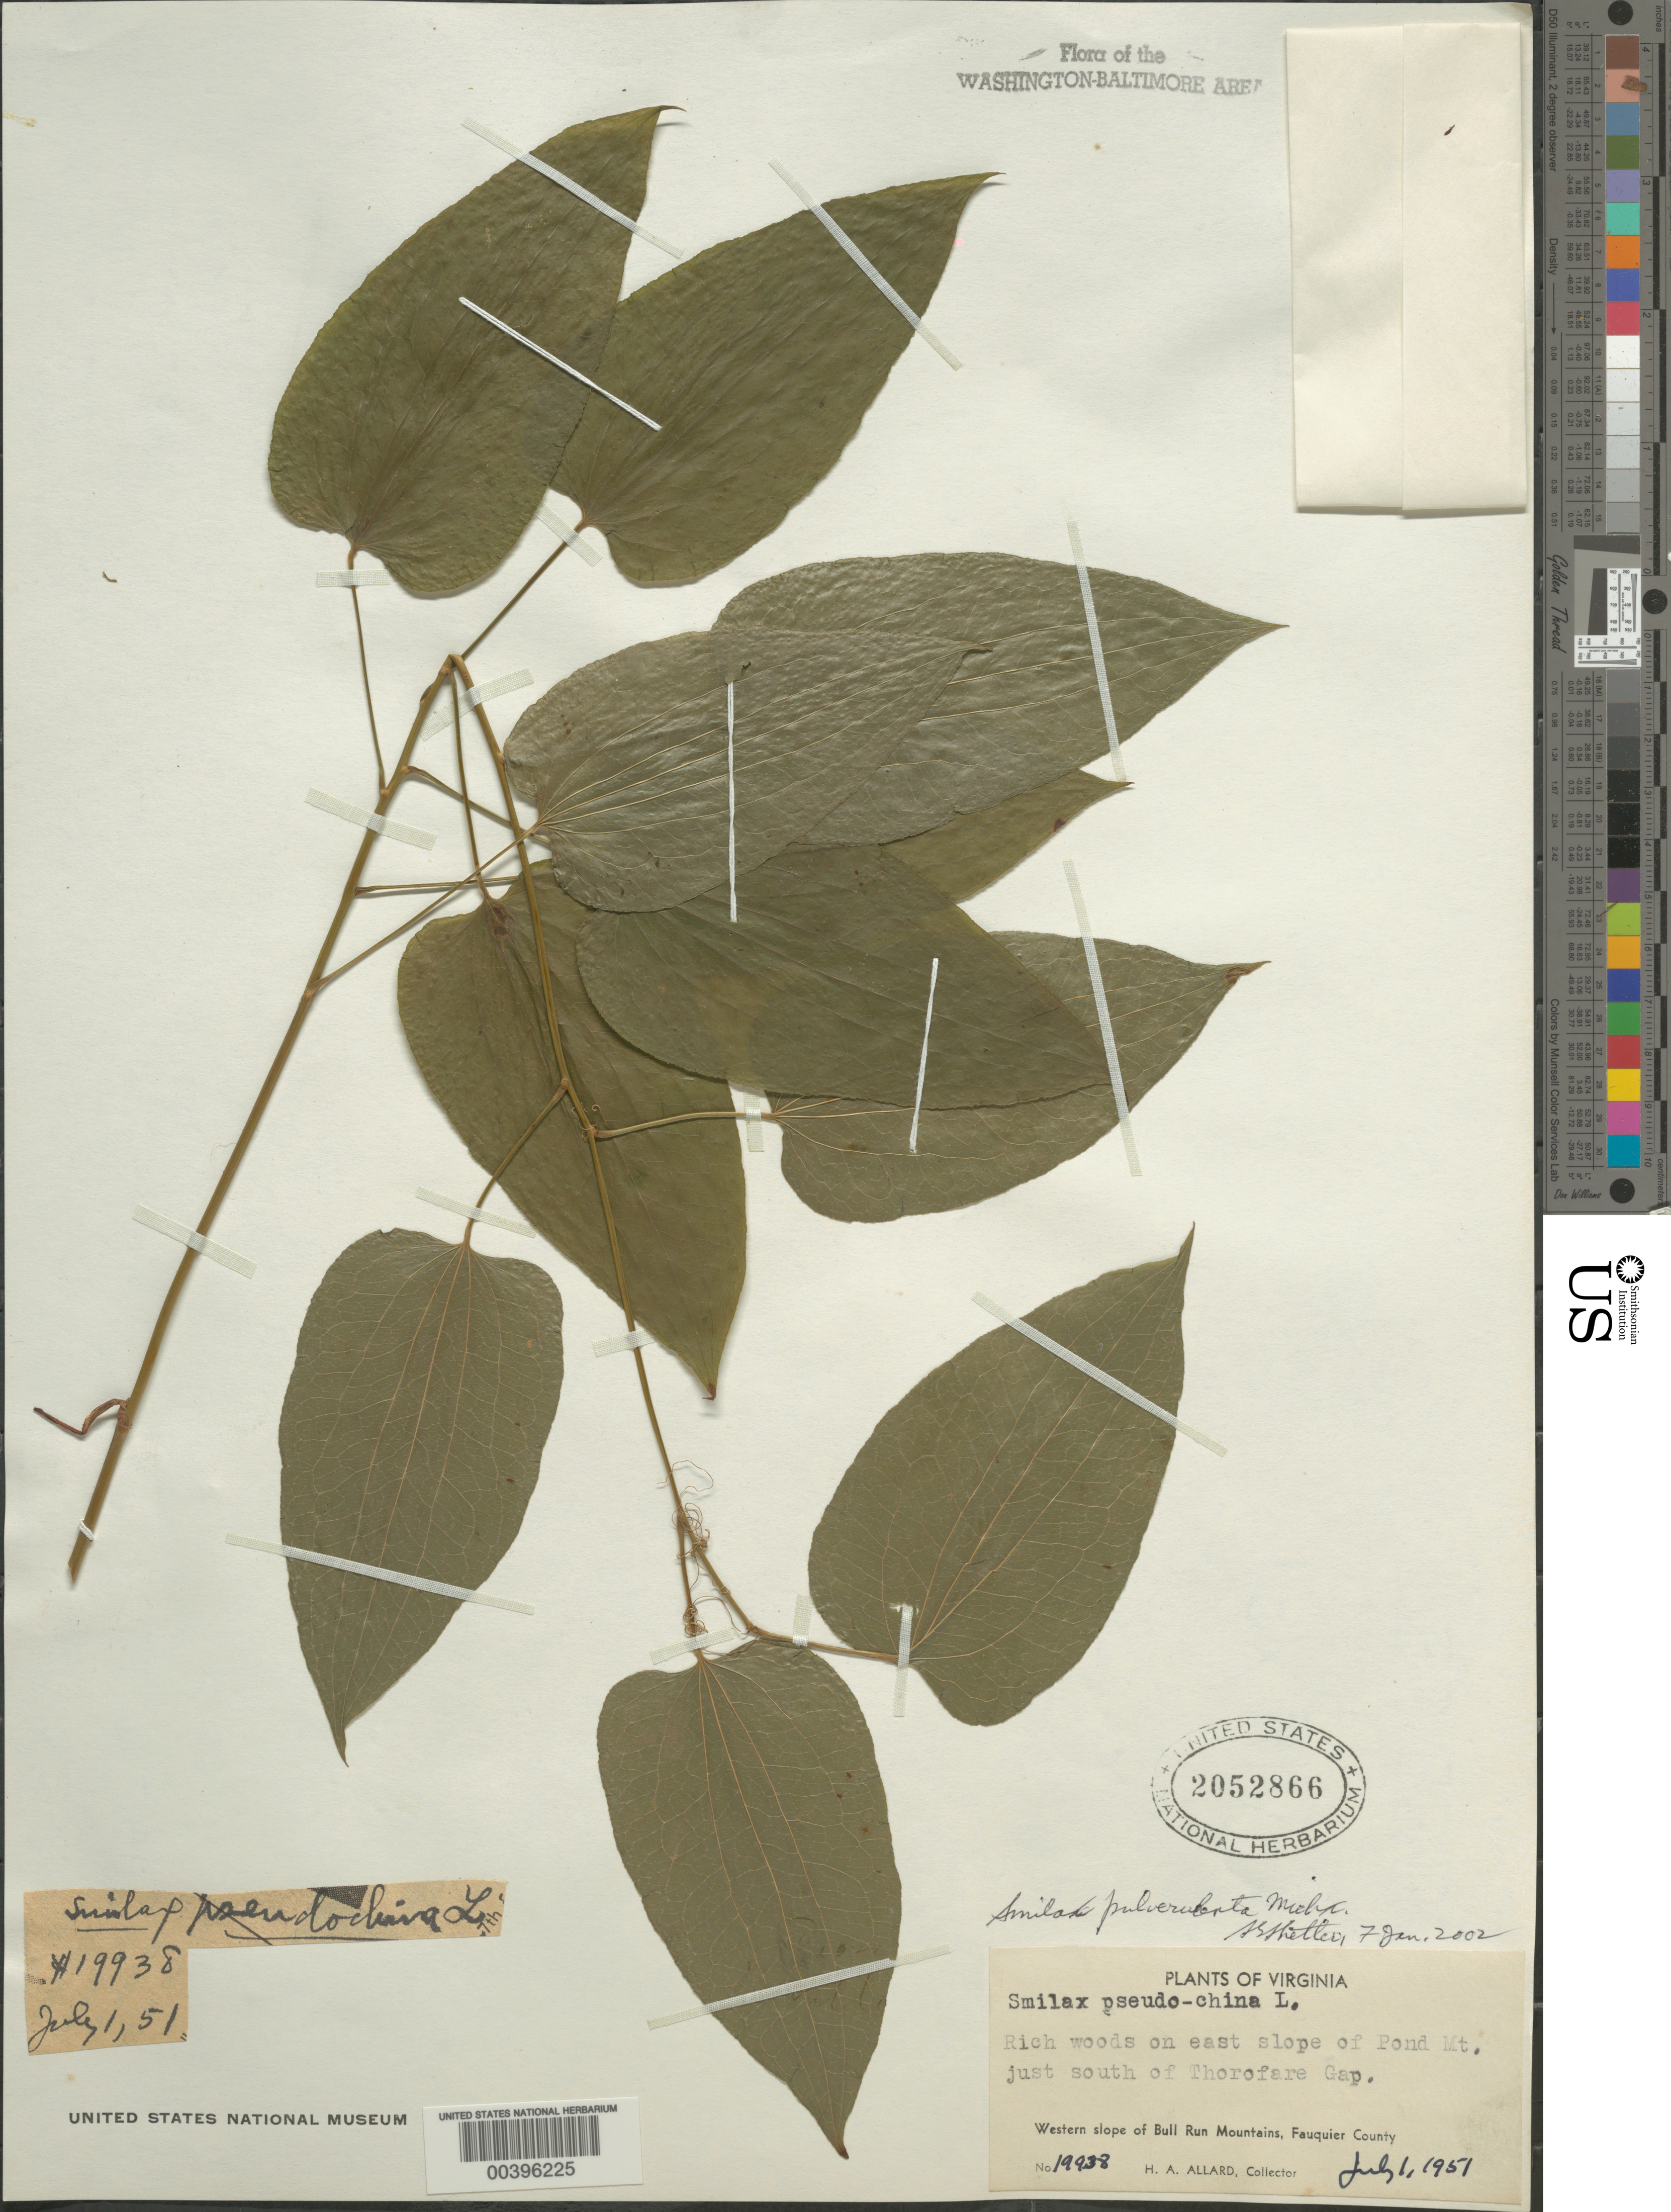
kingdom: Plantae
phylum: Tracheophyta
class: Liliopsida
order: Liliales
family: Smilacaceae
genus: Smilax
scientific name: Smilax pulverulenta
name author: Michx.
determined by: Shetler, Stanwyn G., (US), NMNH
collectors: H. A. Allard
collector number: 19938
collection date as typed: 01 Jul 1951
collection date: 1951-07-01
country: United States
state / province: Virginia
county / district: Fauquier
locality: East slope of Pond Mountain, south of Thorofare Gap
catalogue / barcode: US 2052866